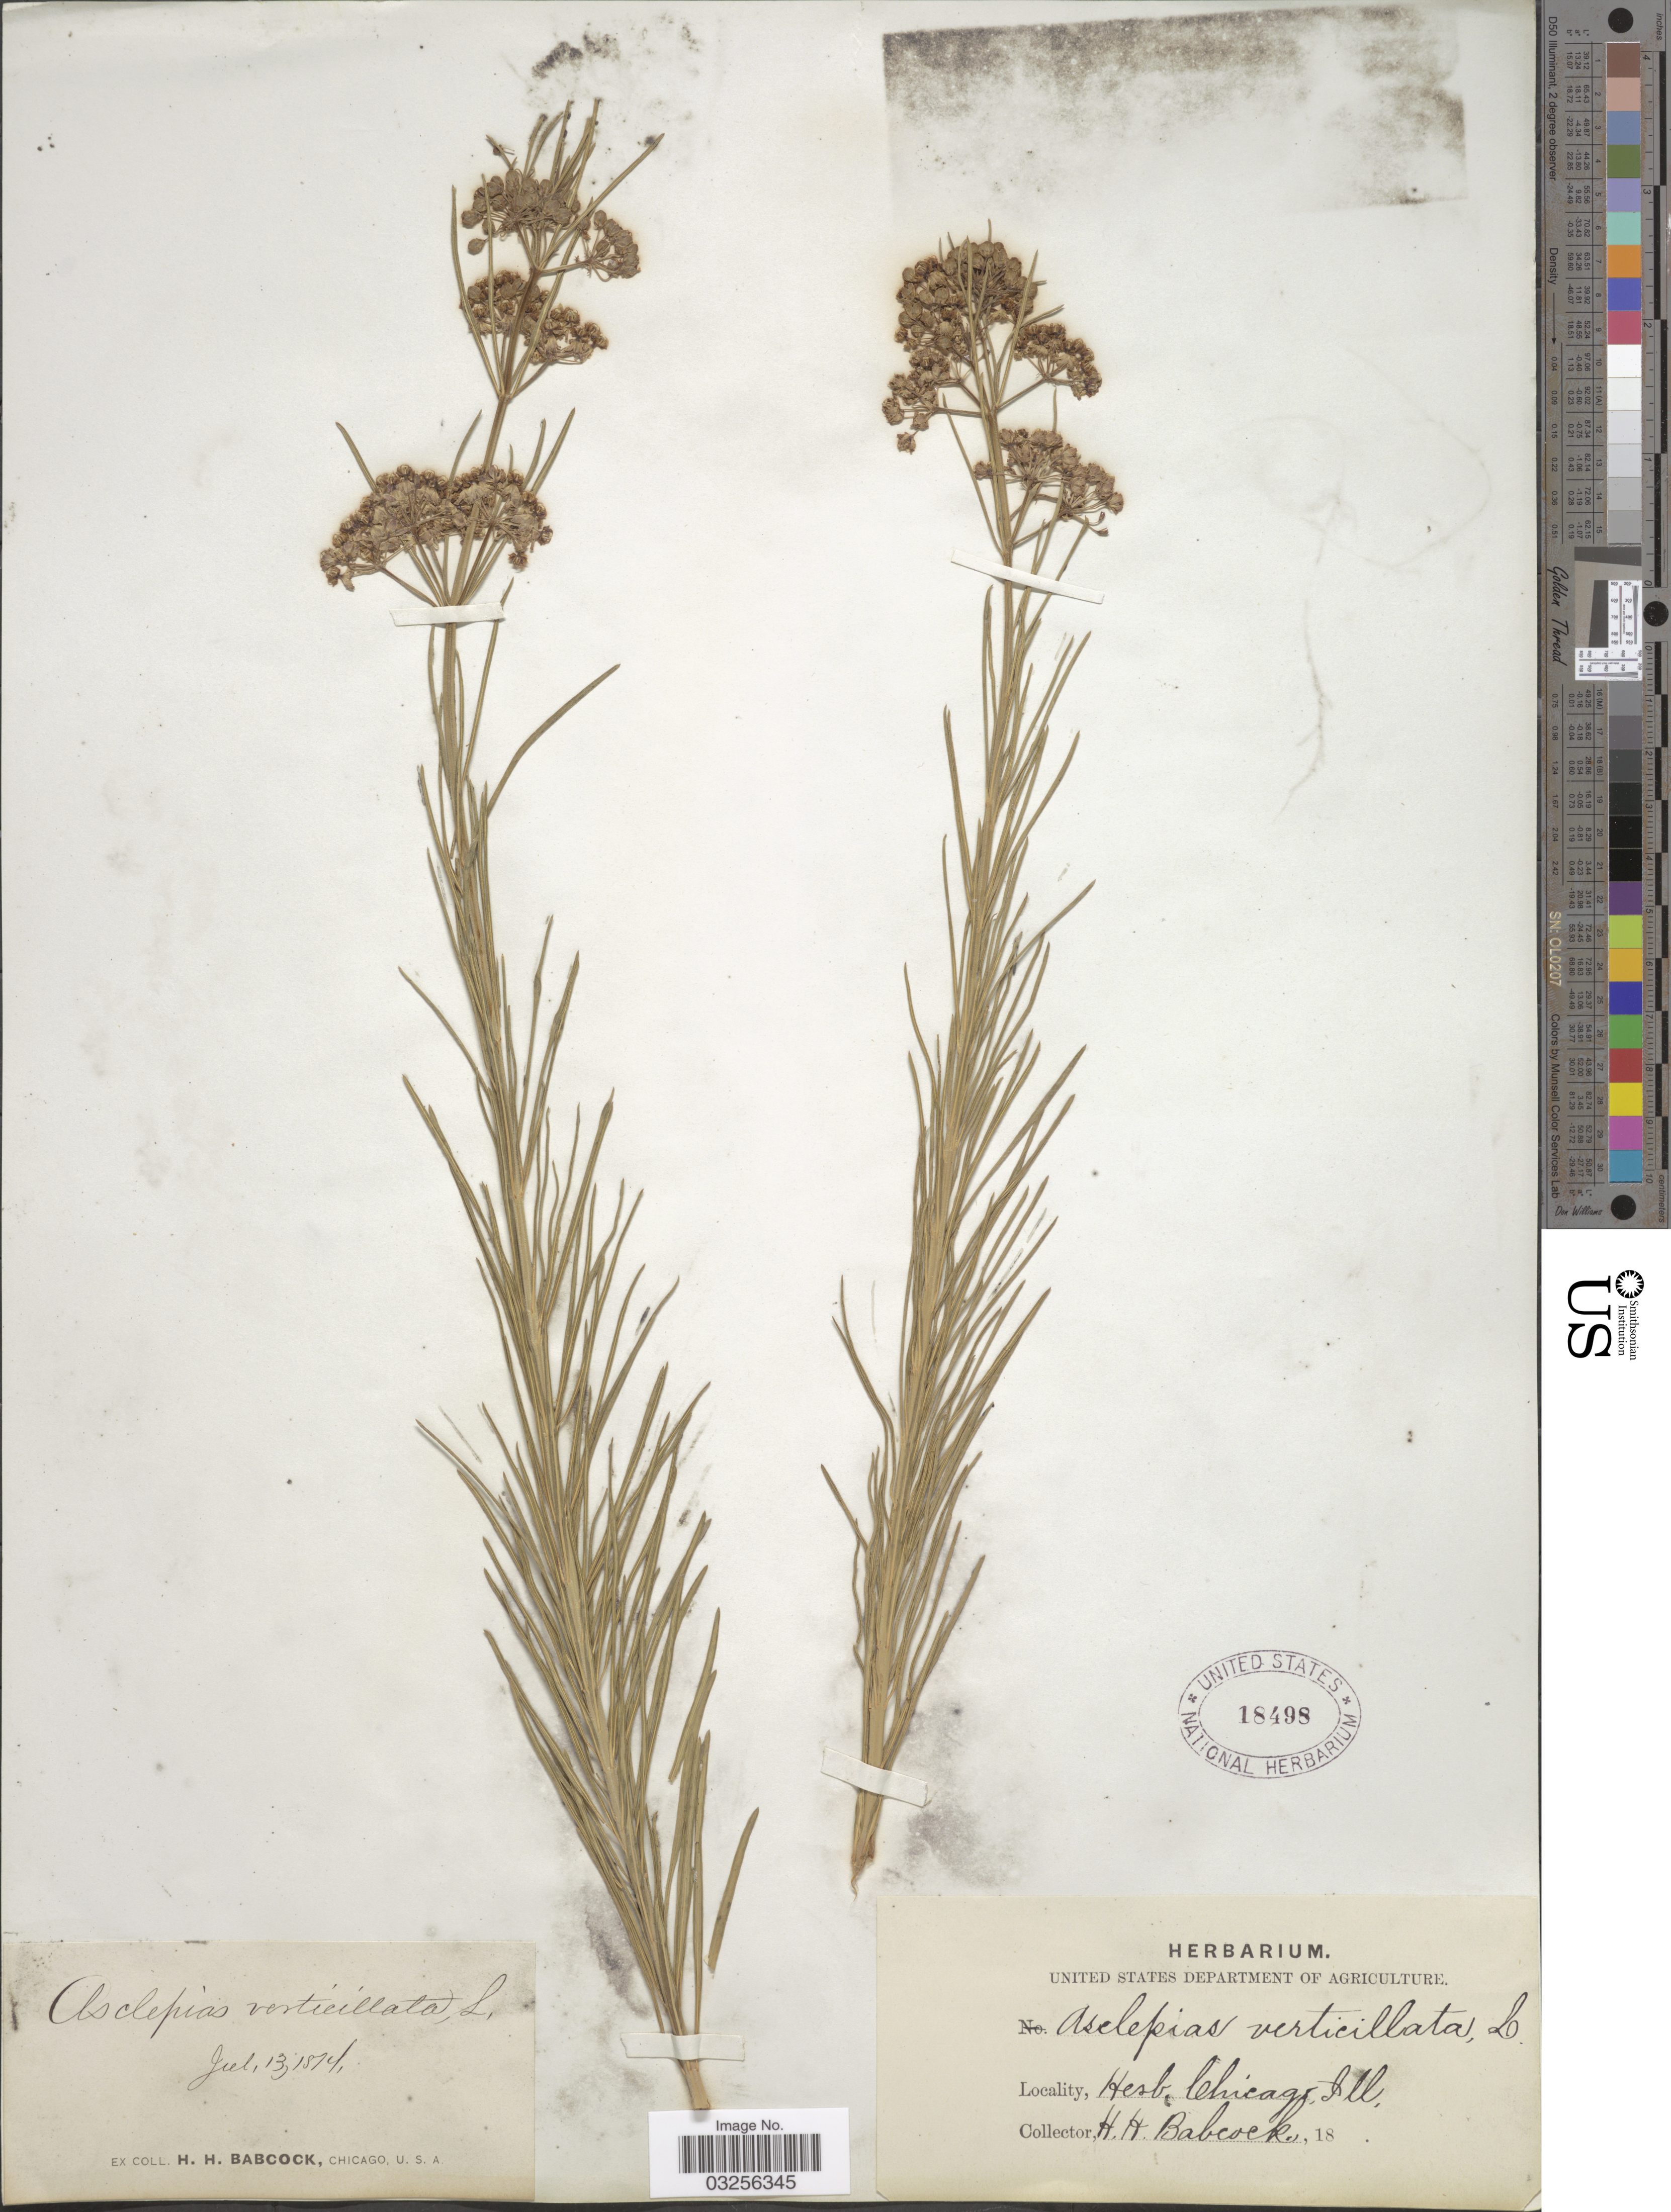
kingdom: Plantae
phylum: Tracheophyta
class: Magnoliopsida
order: Gentianales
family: Apocynaceae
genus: Asclepias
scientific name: Asclepias verticillata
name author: L.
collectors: H. Babcock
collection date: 1874-07-13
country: United States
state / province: Illinois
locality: Chicago.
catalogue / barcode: US 18498